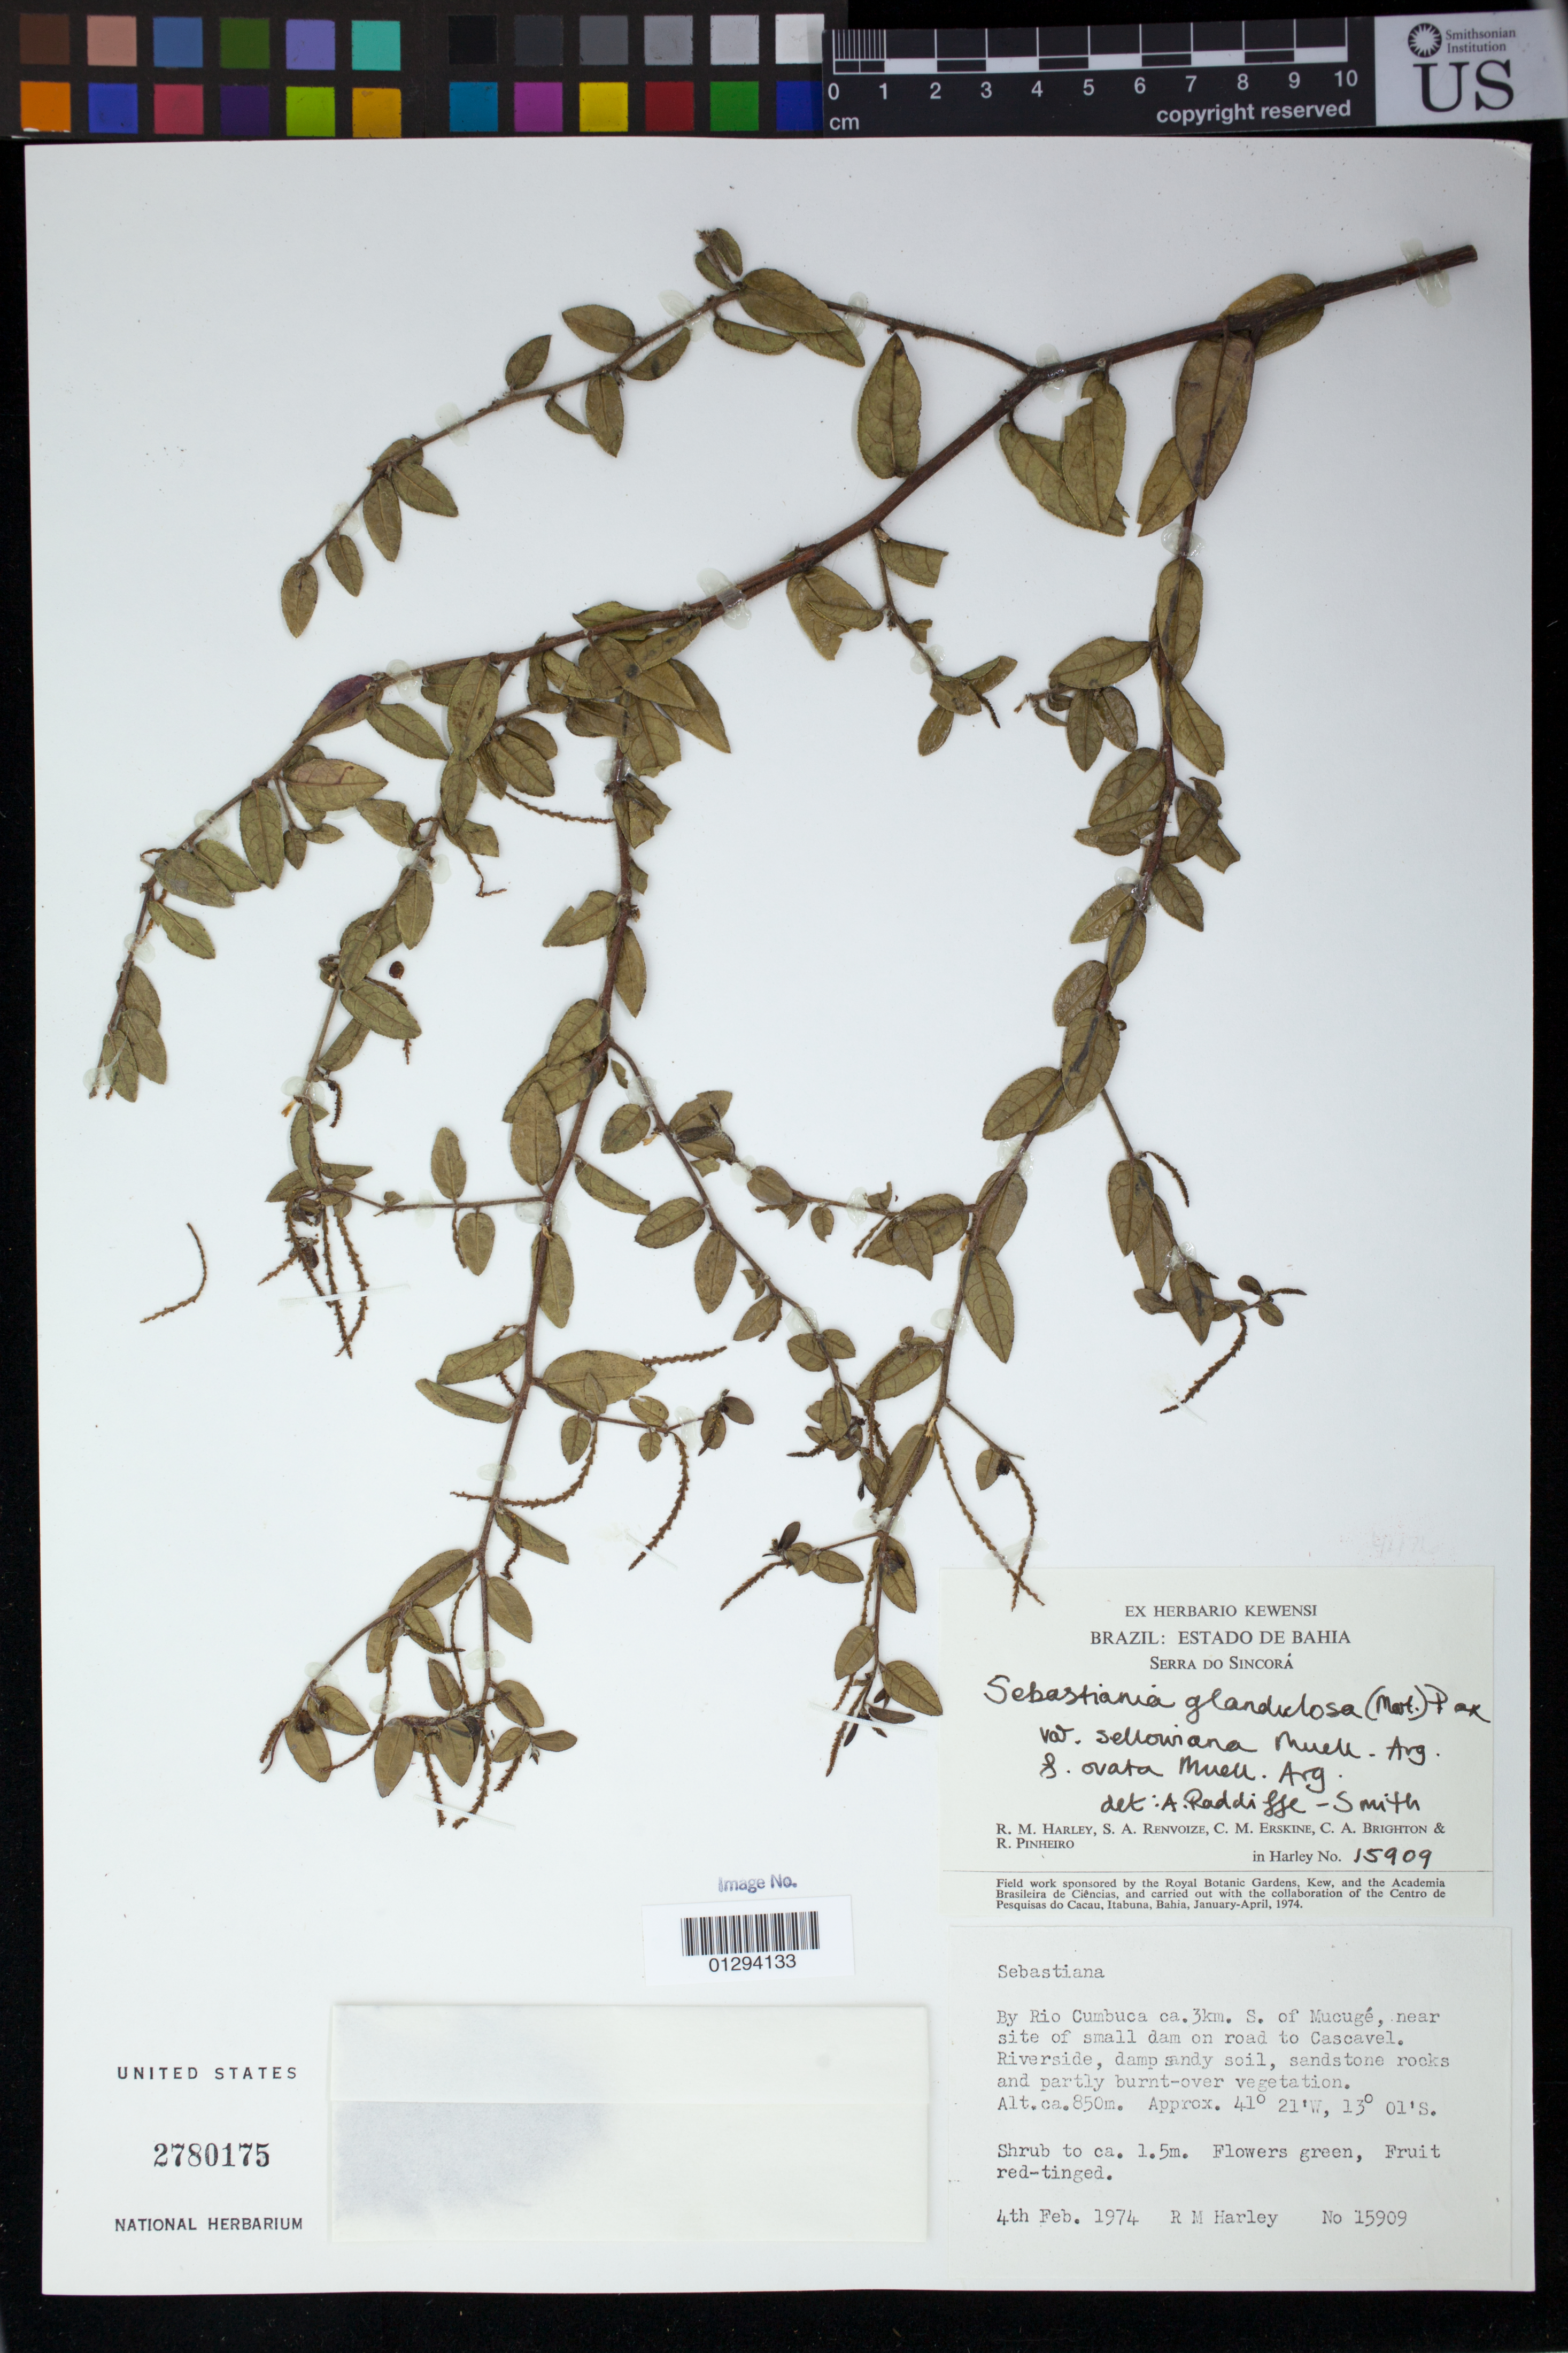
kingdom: Plantae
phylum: Tracheophyta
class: Magnoliopsida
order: Malpighiales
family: Euphorbiaceae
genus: Senefeldera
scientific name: Senefeldera glandulosa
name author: (Sw.) Müll. Arg.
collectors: R. M. Harley, S. A. Renvoize, C. Erskine, C. Brighton & R. Pinheiro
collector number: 15909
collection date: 1974-02-04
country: Brazil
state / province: Bahia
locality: Serra do Sincora. By Rio Cumbuca ca.3km. S. of Mucuge, near site of small dam on road to Cascavel [Ibicoara]. Riverside.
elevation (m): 850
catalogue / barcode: US 2780175